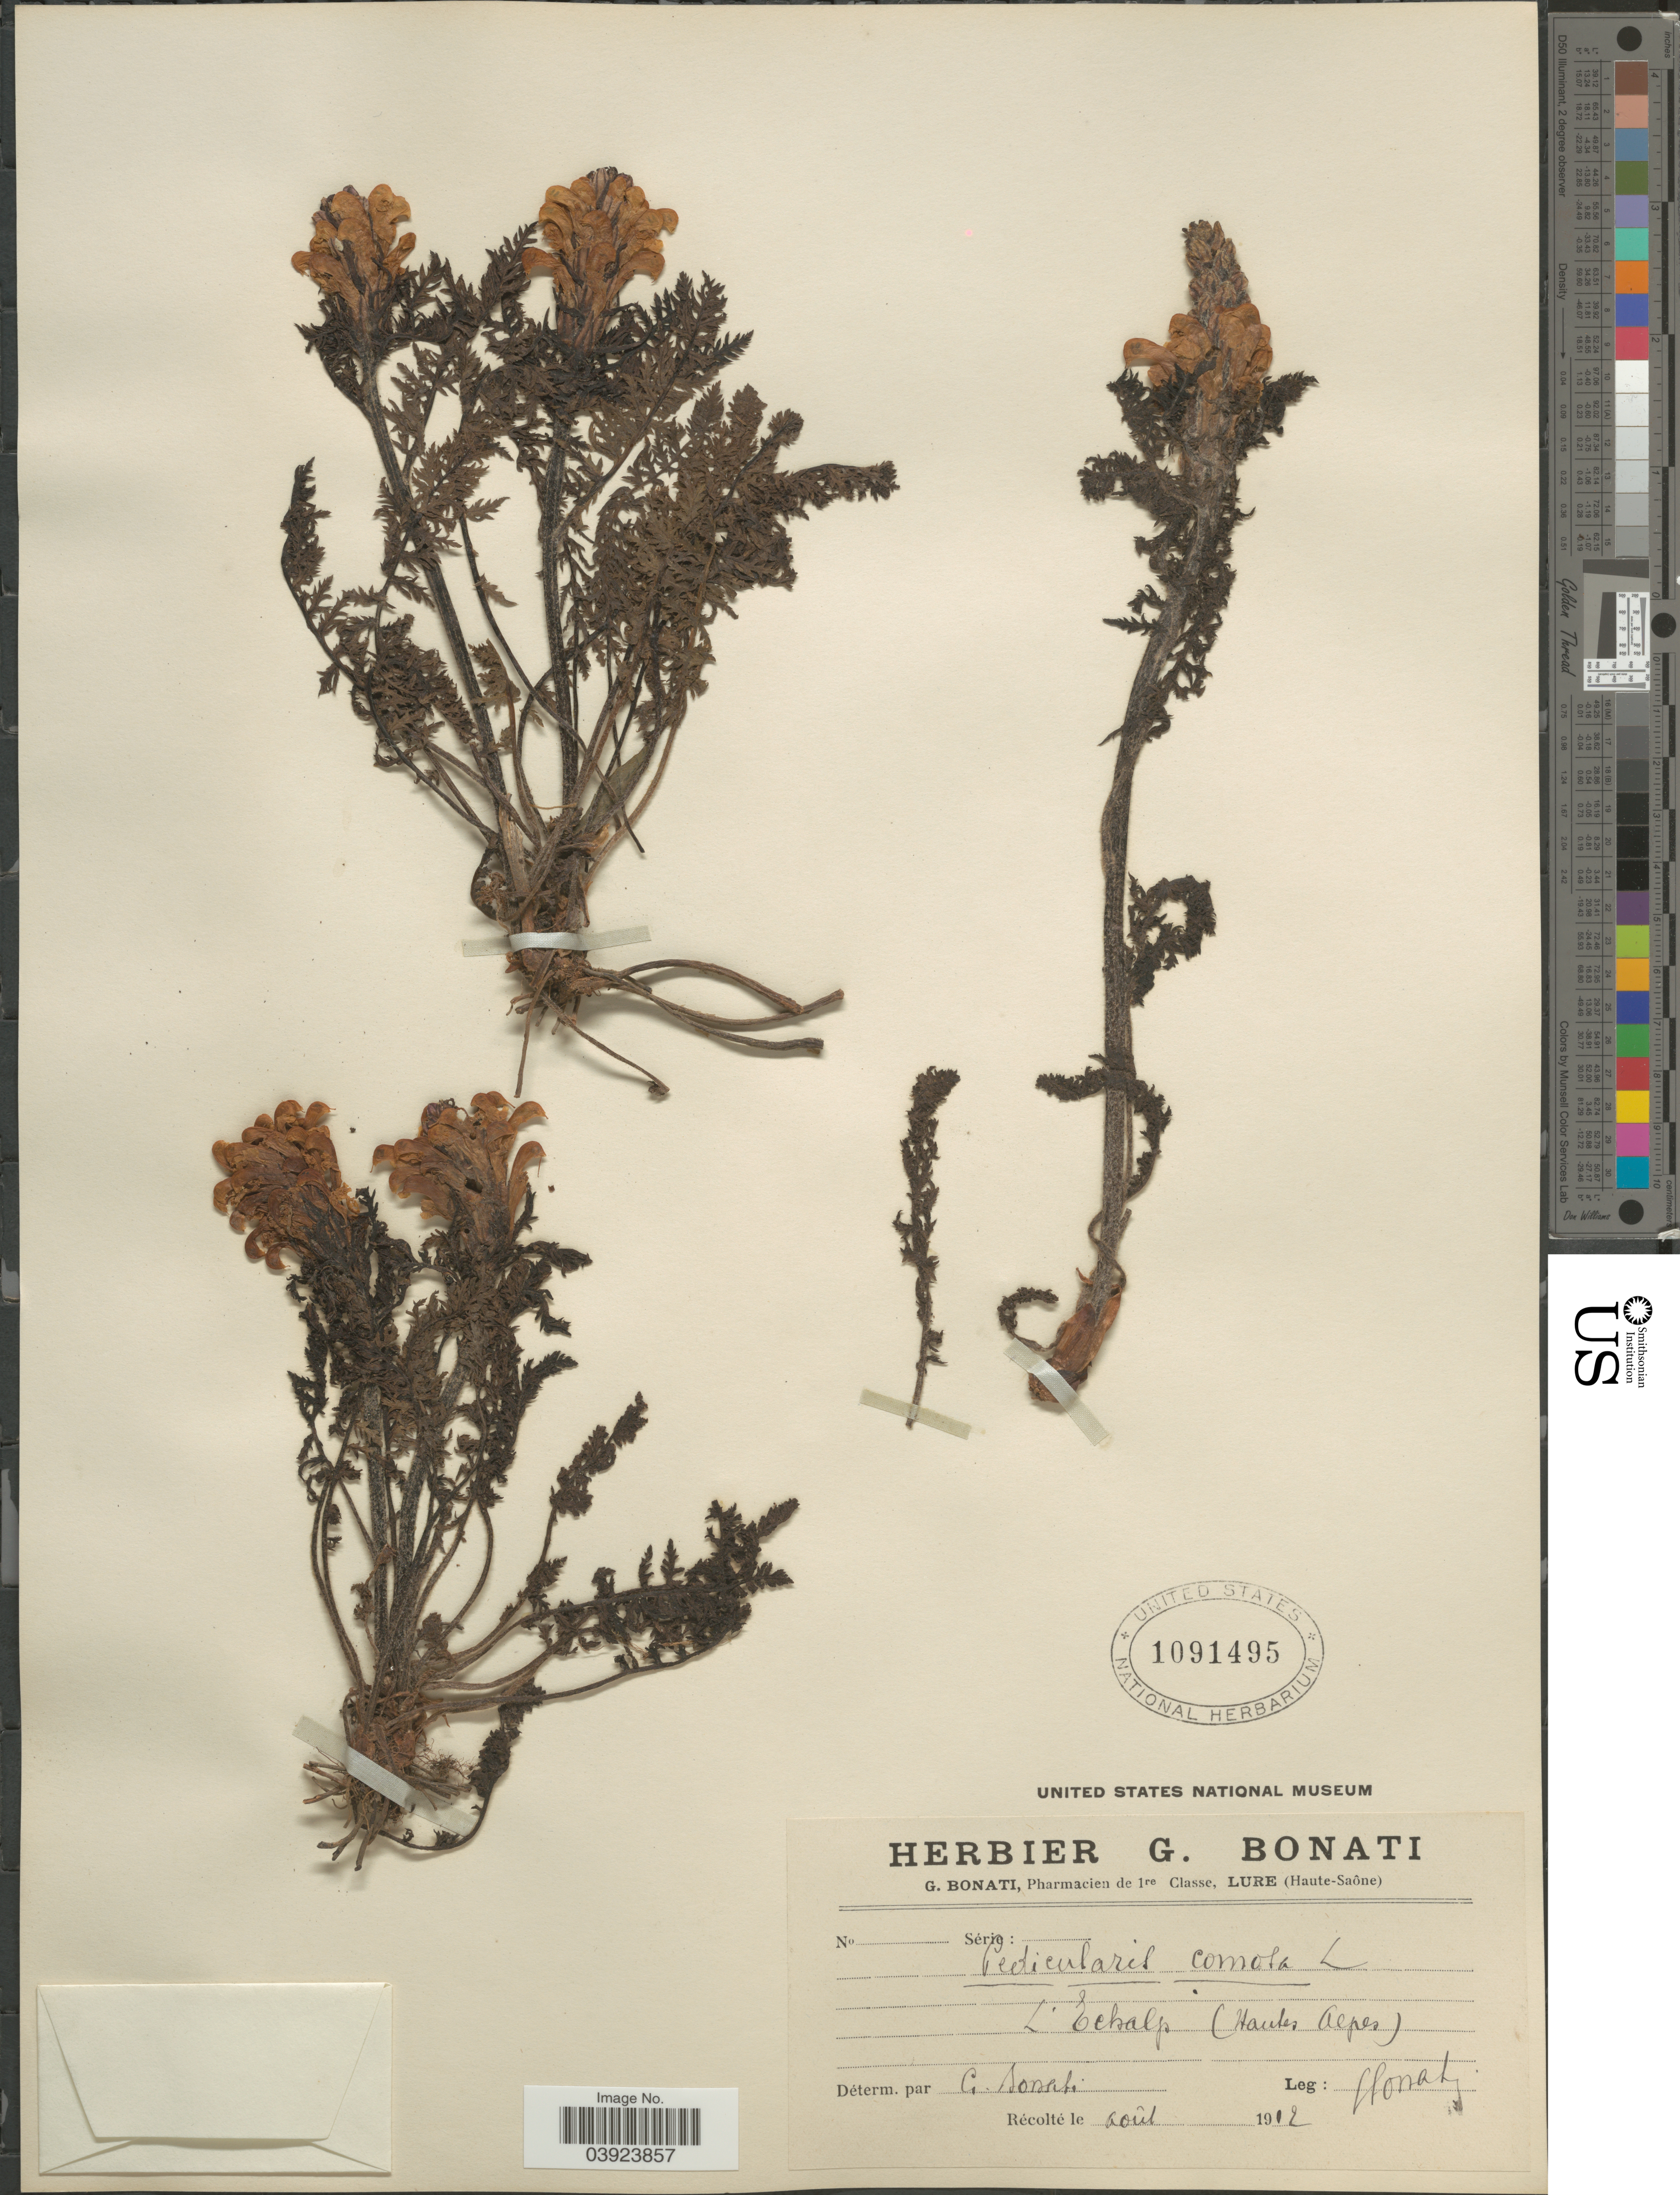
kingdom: Plantae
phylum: Tracheophyta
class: Magnoliopsida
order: Lamiales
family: Orobanchaceae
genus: Pedicularis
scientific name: Pedicularis comosa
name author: L.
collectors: G. Bonati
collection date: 1912-08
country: France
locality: L'Echalp (Hautes Alpes).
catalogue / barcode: US 1091495